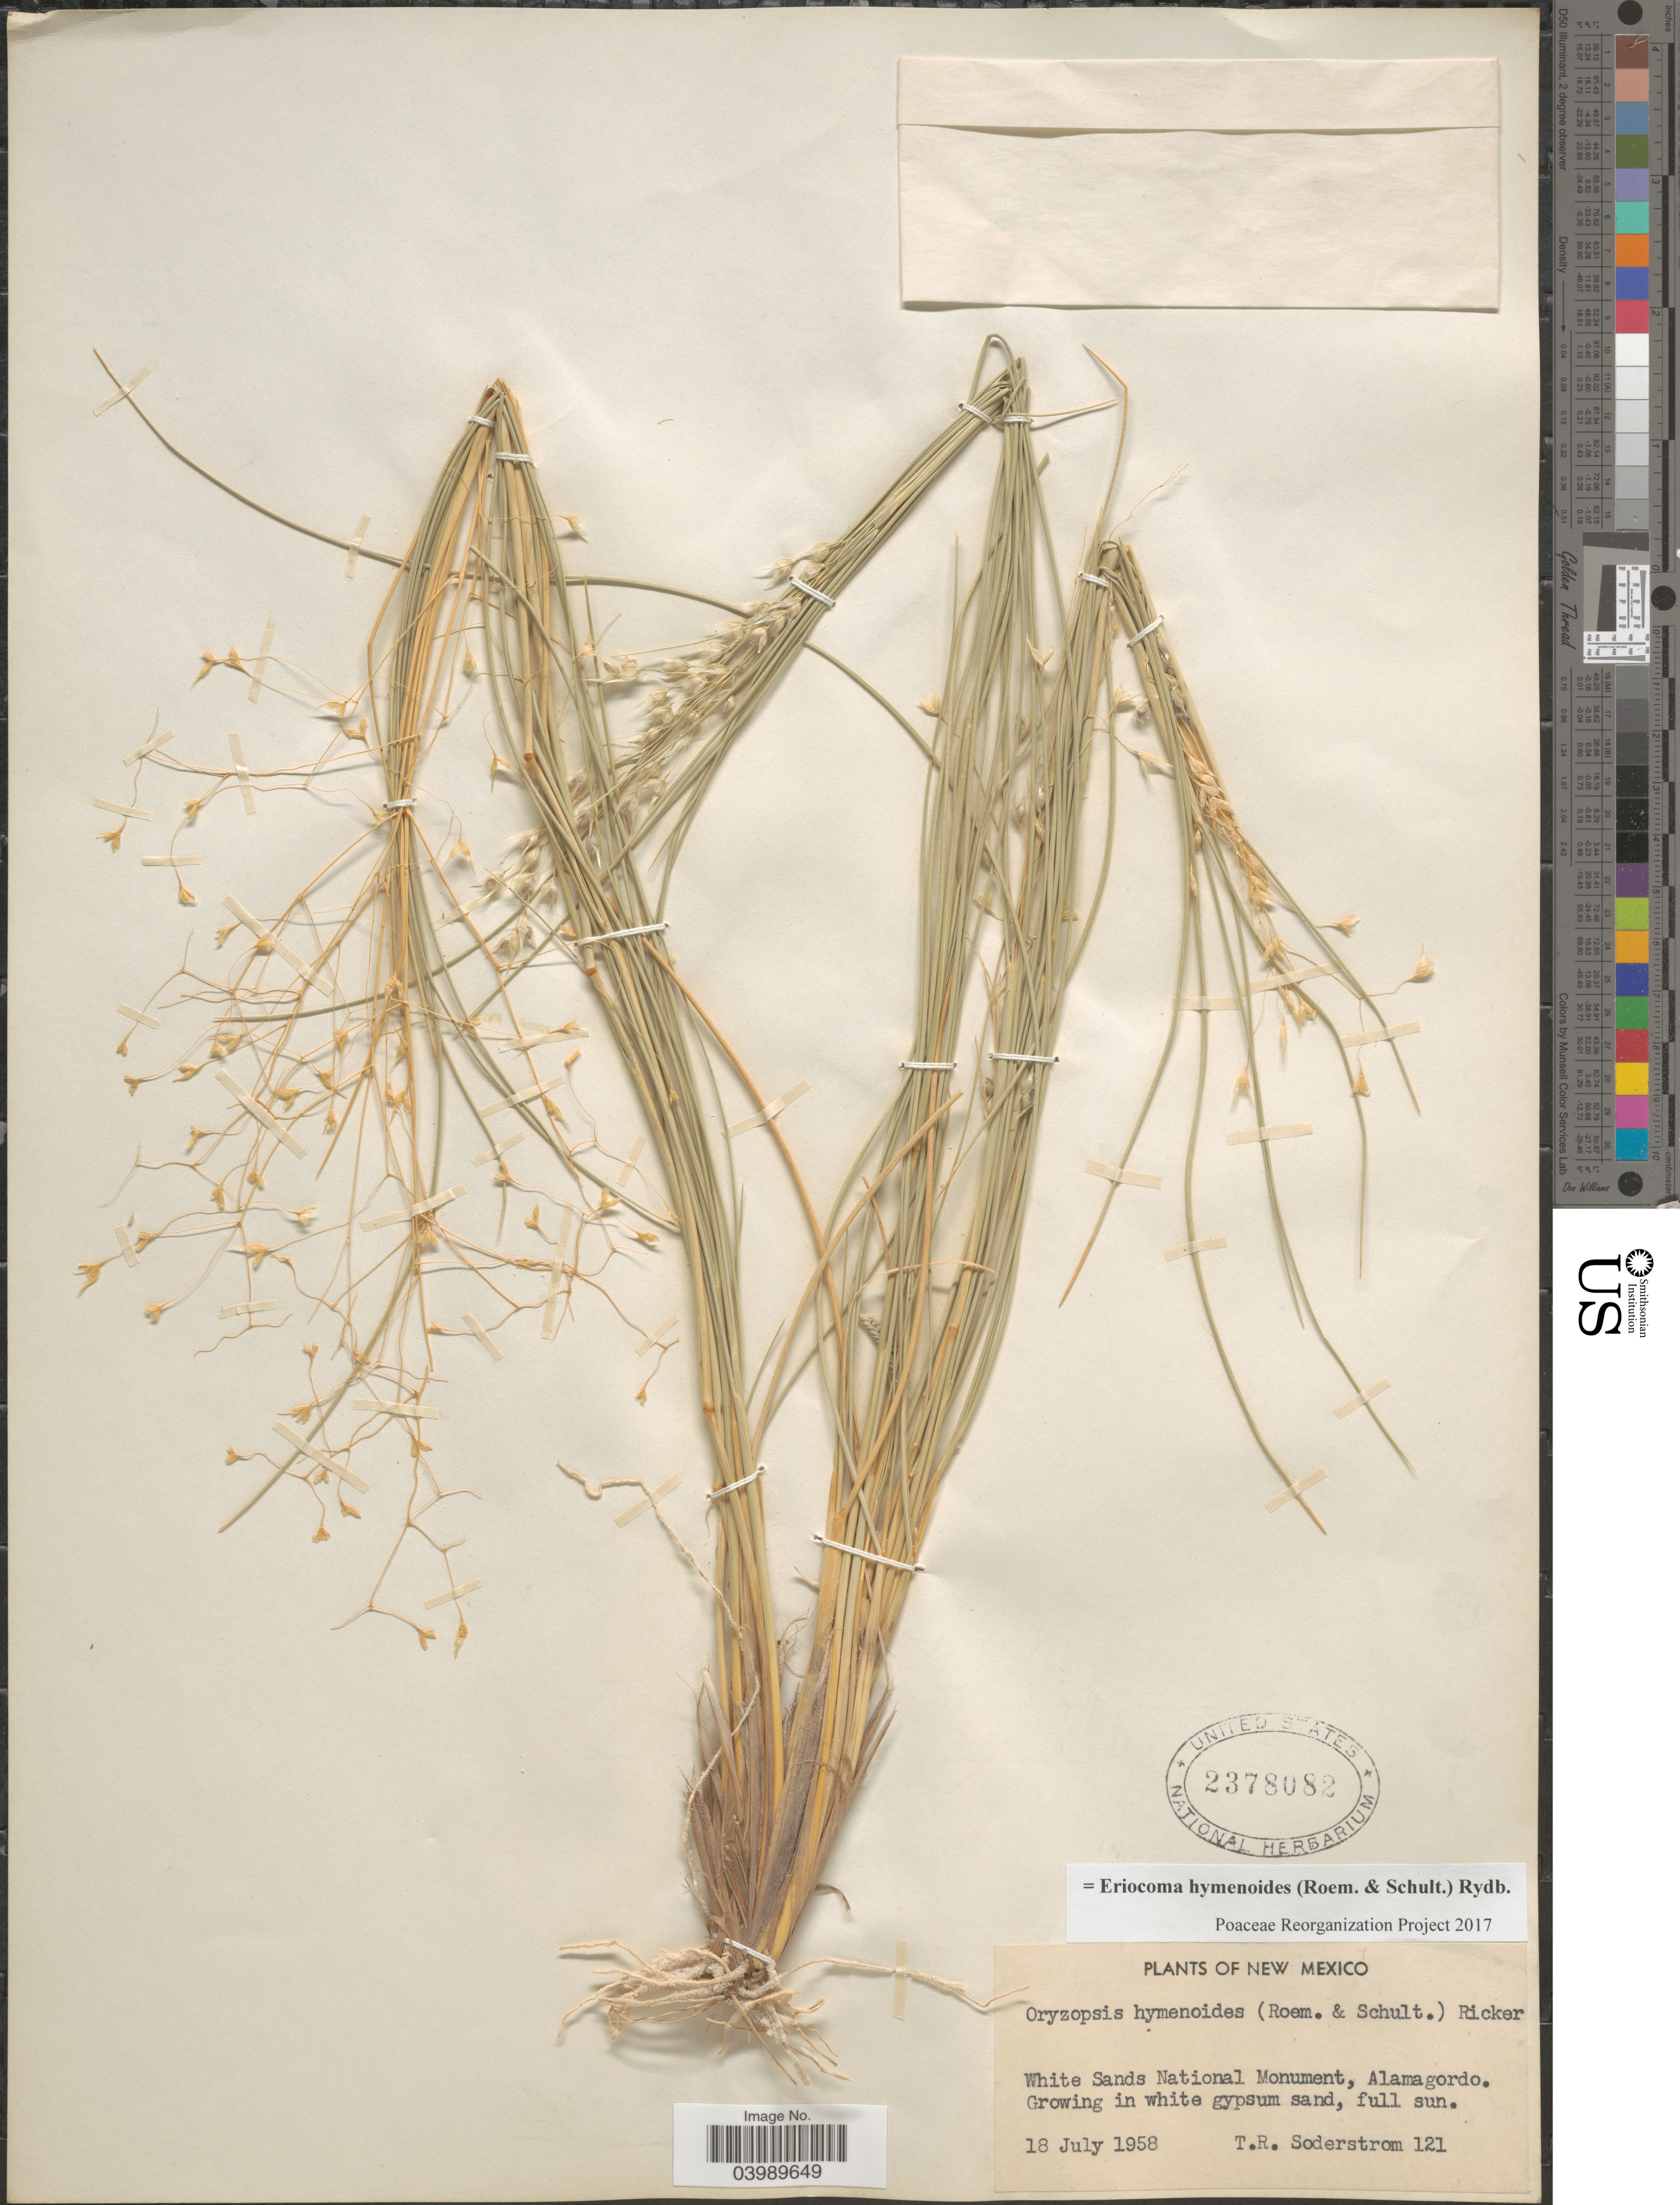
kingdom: Plantae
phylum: Tracheophyta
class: Liliopsida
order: Poales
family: Poaceae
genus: Eriocoma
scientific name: Eriocoma hymenoides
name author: (Roem. & Schult.) Rydb.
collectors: T. R. Soderstrom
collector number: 121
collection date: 1958-07-18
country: United States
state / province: New Mexico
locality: White Sands National Monument, Alamagordo.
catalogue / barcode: US 2378082